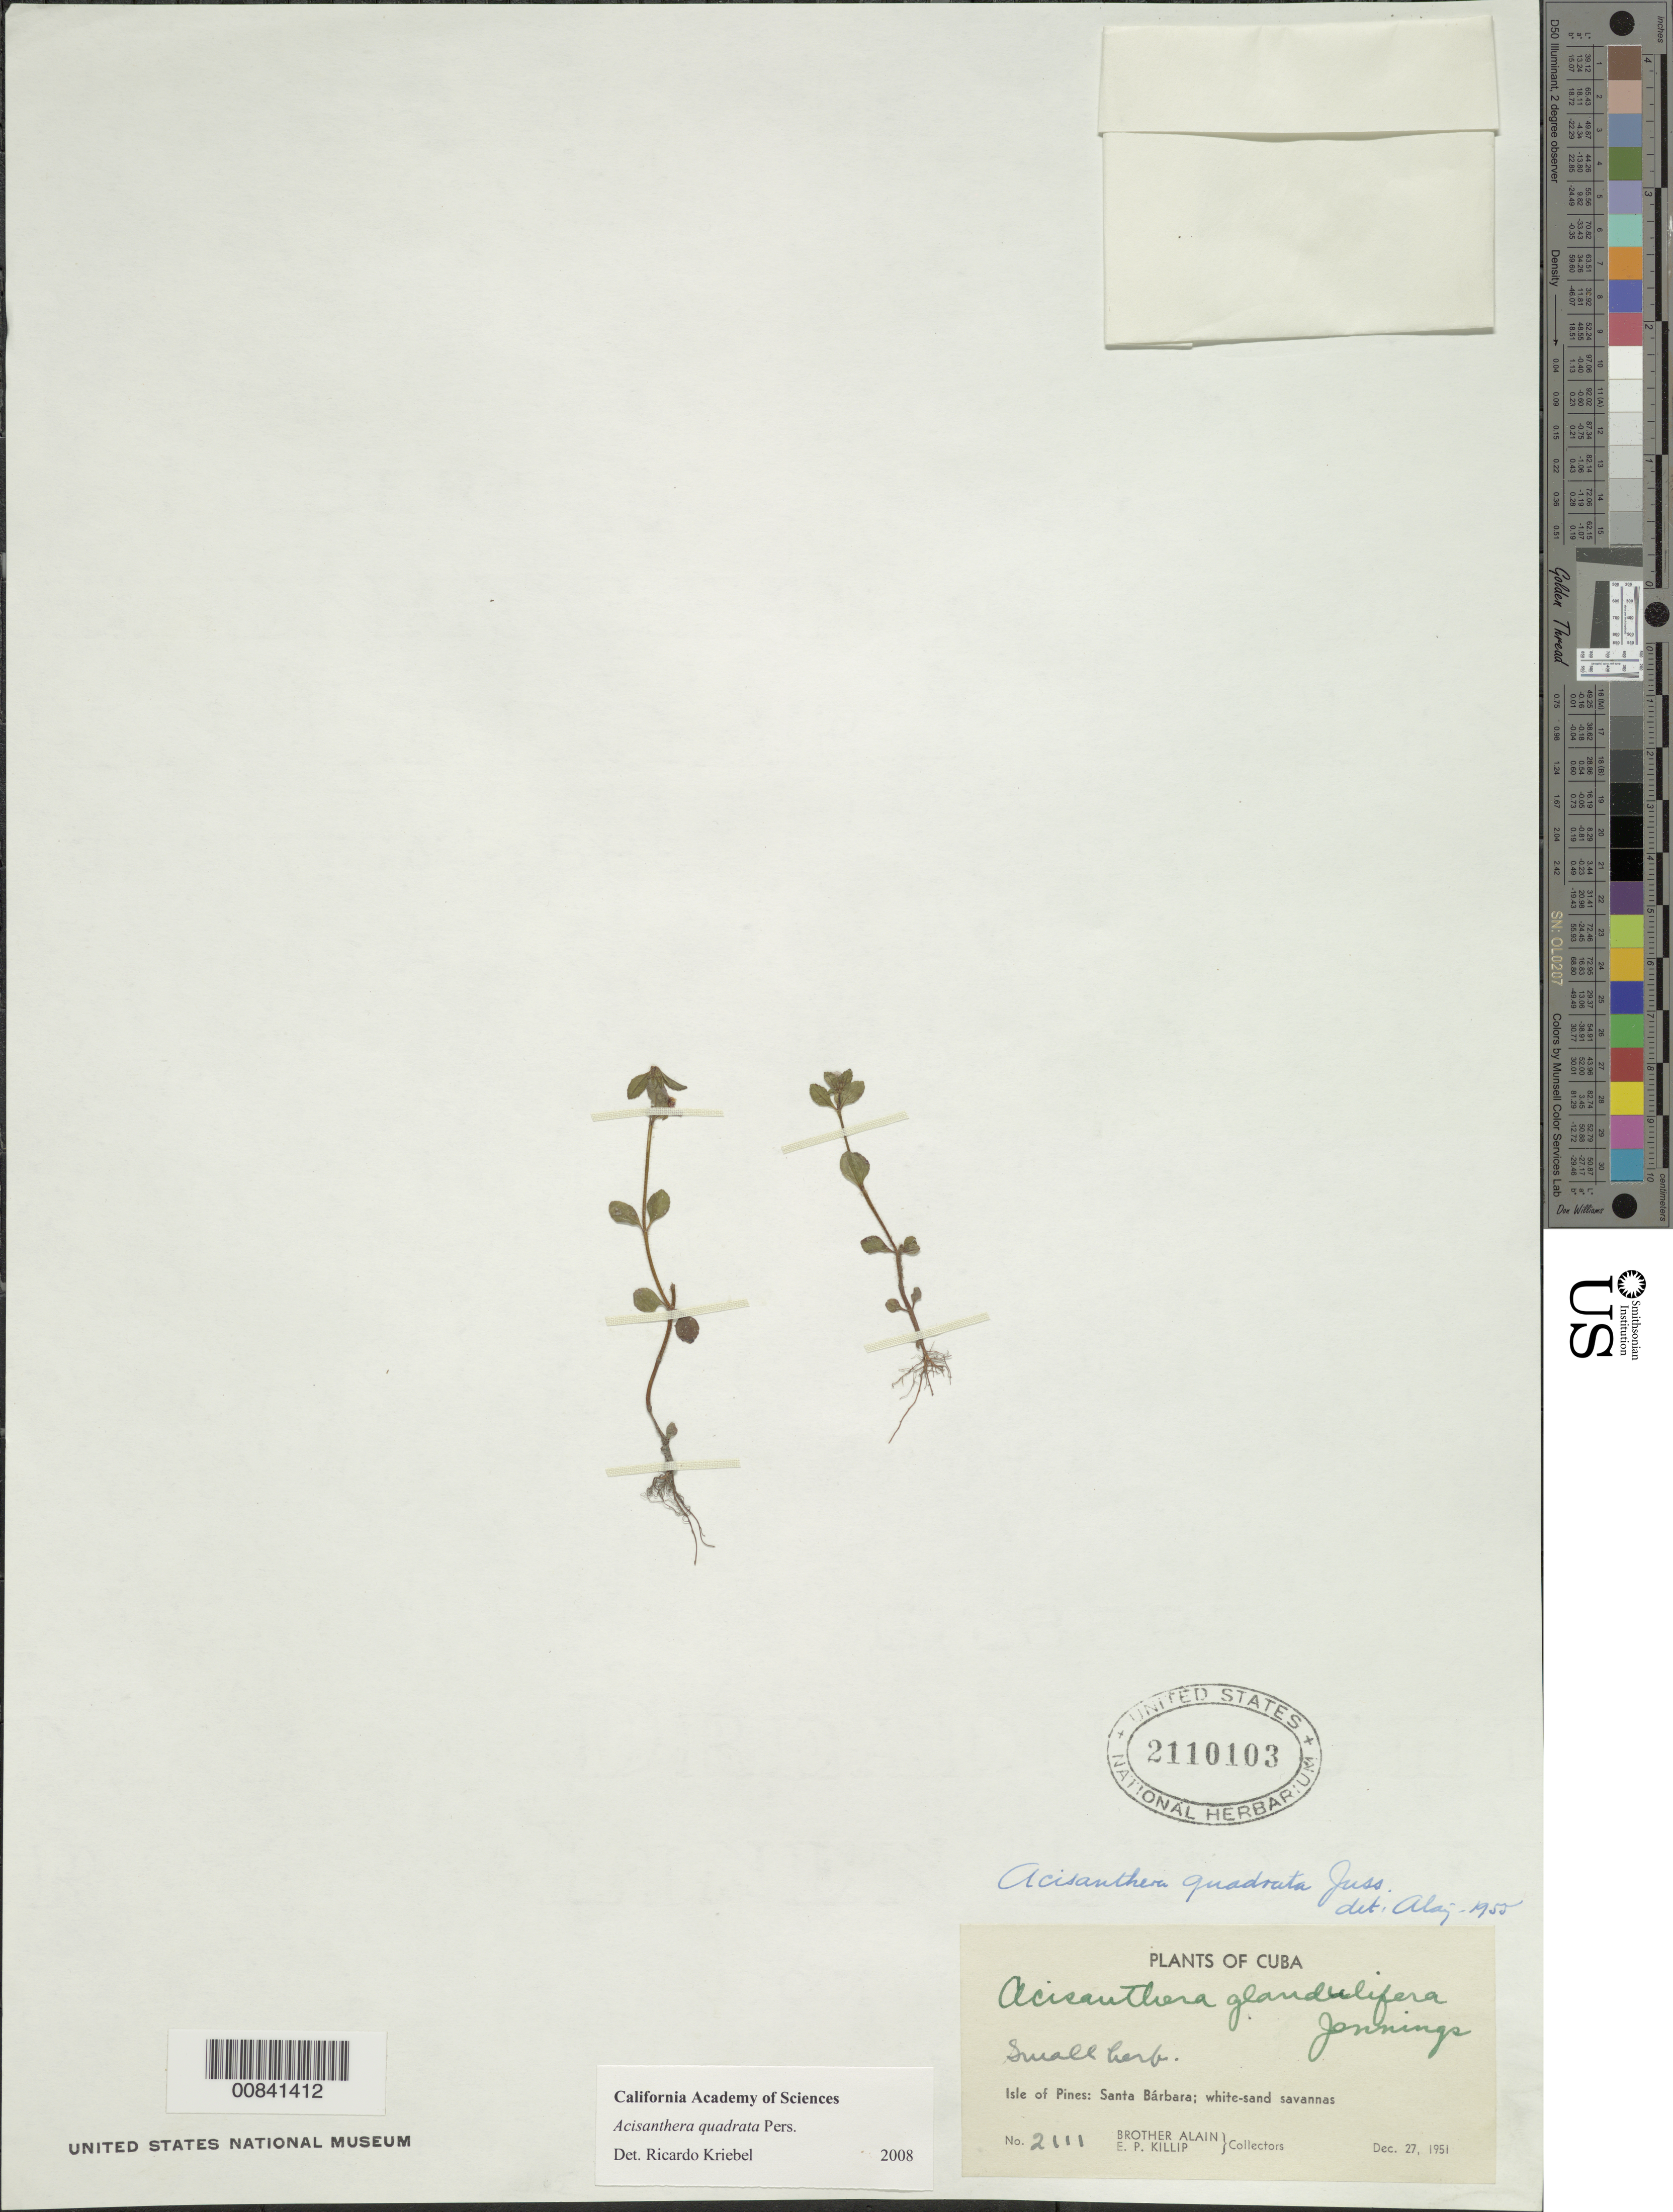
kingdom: Plantae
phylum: Tracheophyta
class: Magnoliopsida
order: Myrtales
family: Melastomataceae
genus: Acisanthera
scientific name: Acisanthera erecta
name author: Gleason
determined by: Nunes da Silva, Diego, (RB), Jardim Botanico do Rio de Janeiro - Herbario (BRAZIL)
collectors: A. H. Liogier & E. P. Killip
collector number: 2111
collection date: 1951-12-27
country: Cuba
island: Isla de la Juventud [Isla de Pinos]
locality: Santa Bárbara.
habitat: White-sand savannas.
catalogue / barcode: US 2110103